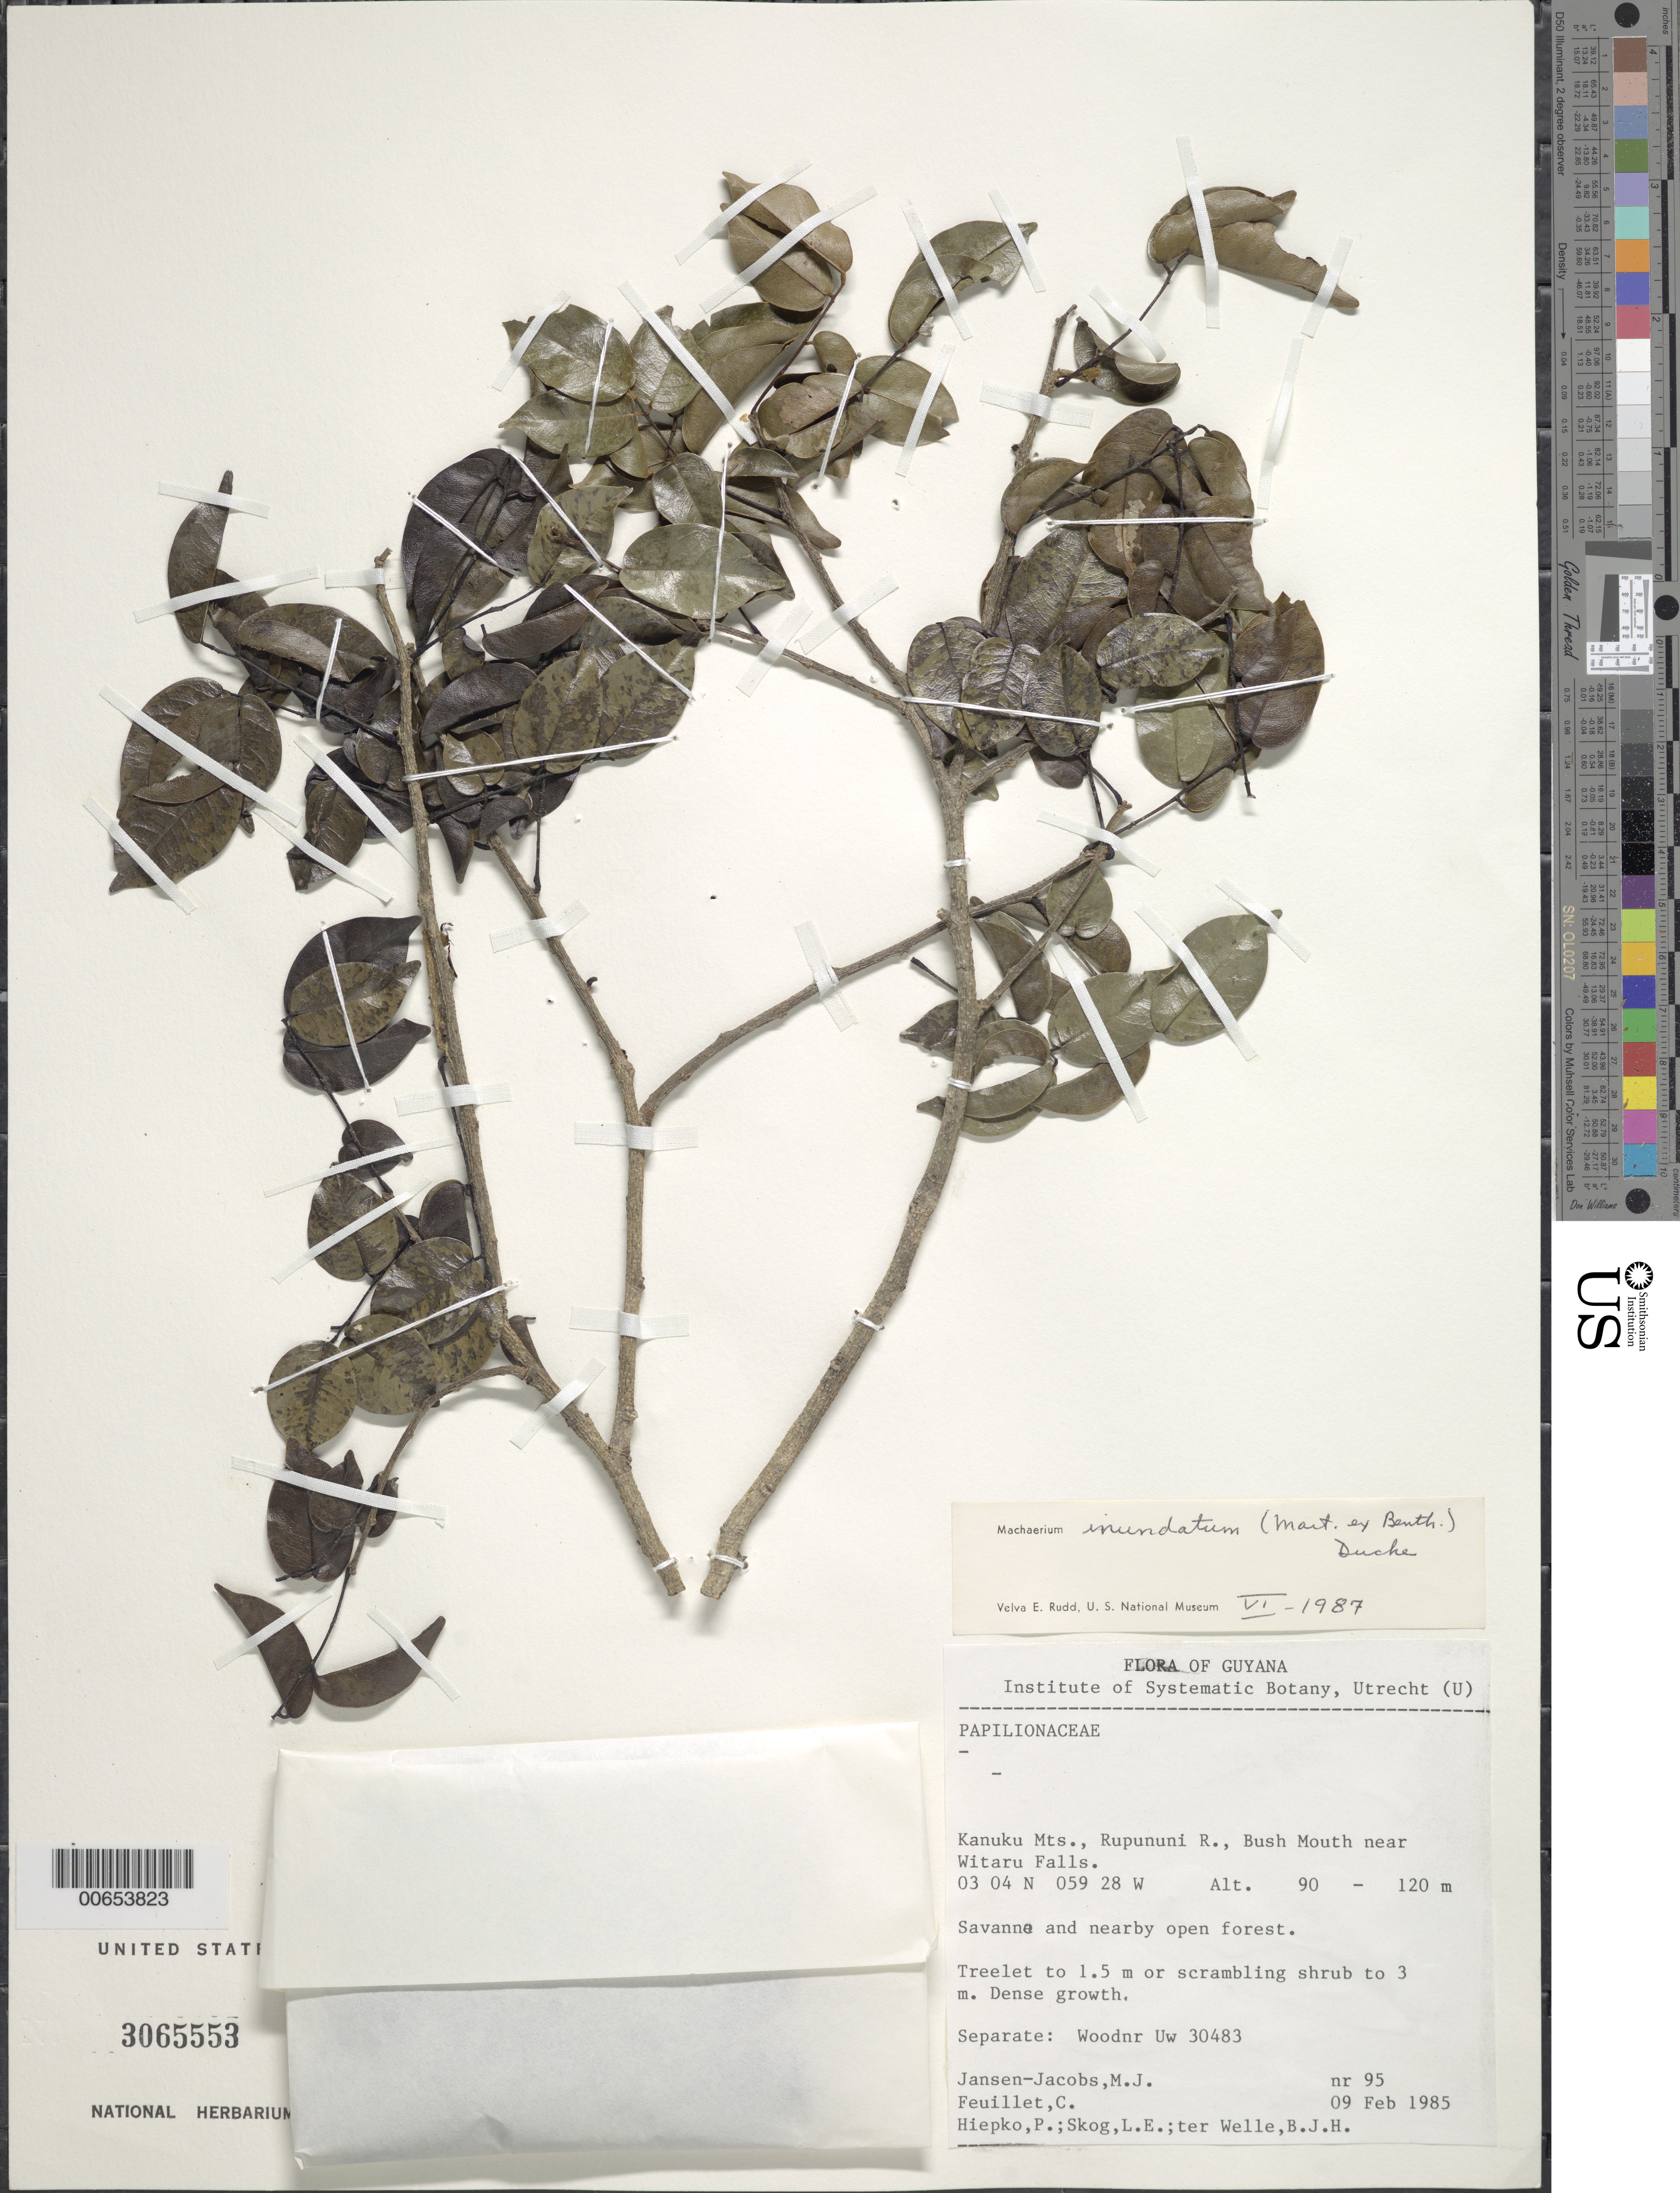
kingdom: Plantae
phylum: Tracheophyta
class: Magnoliopsida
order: Fabales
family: Fabaceae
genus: Machaerium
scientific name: Machaerium inundatum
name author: (Mart. ex Benth.) Ducke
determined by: Rudd, V. E.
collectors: M. J. Jansen-Jacobs, C. Feuillet, P. H. Hiepko, L. E. Skog & B. Welle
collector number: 95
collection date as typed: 9-Feb-85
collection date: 1985-02-09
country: Guyana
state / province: U. Takutu-U. Essequibo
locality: Kanuku Mts., Rupununi R., Bush Mouth near Witaru Falls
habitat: Savanna and nearby open forest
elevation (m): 90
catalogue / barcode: US 3065553